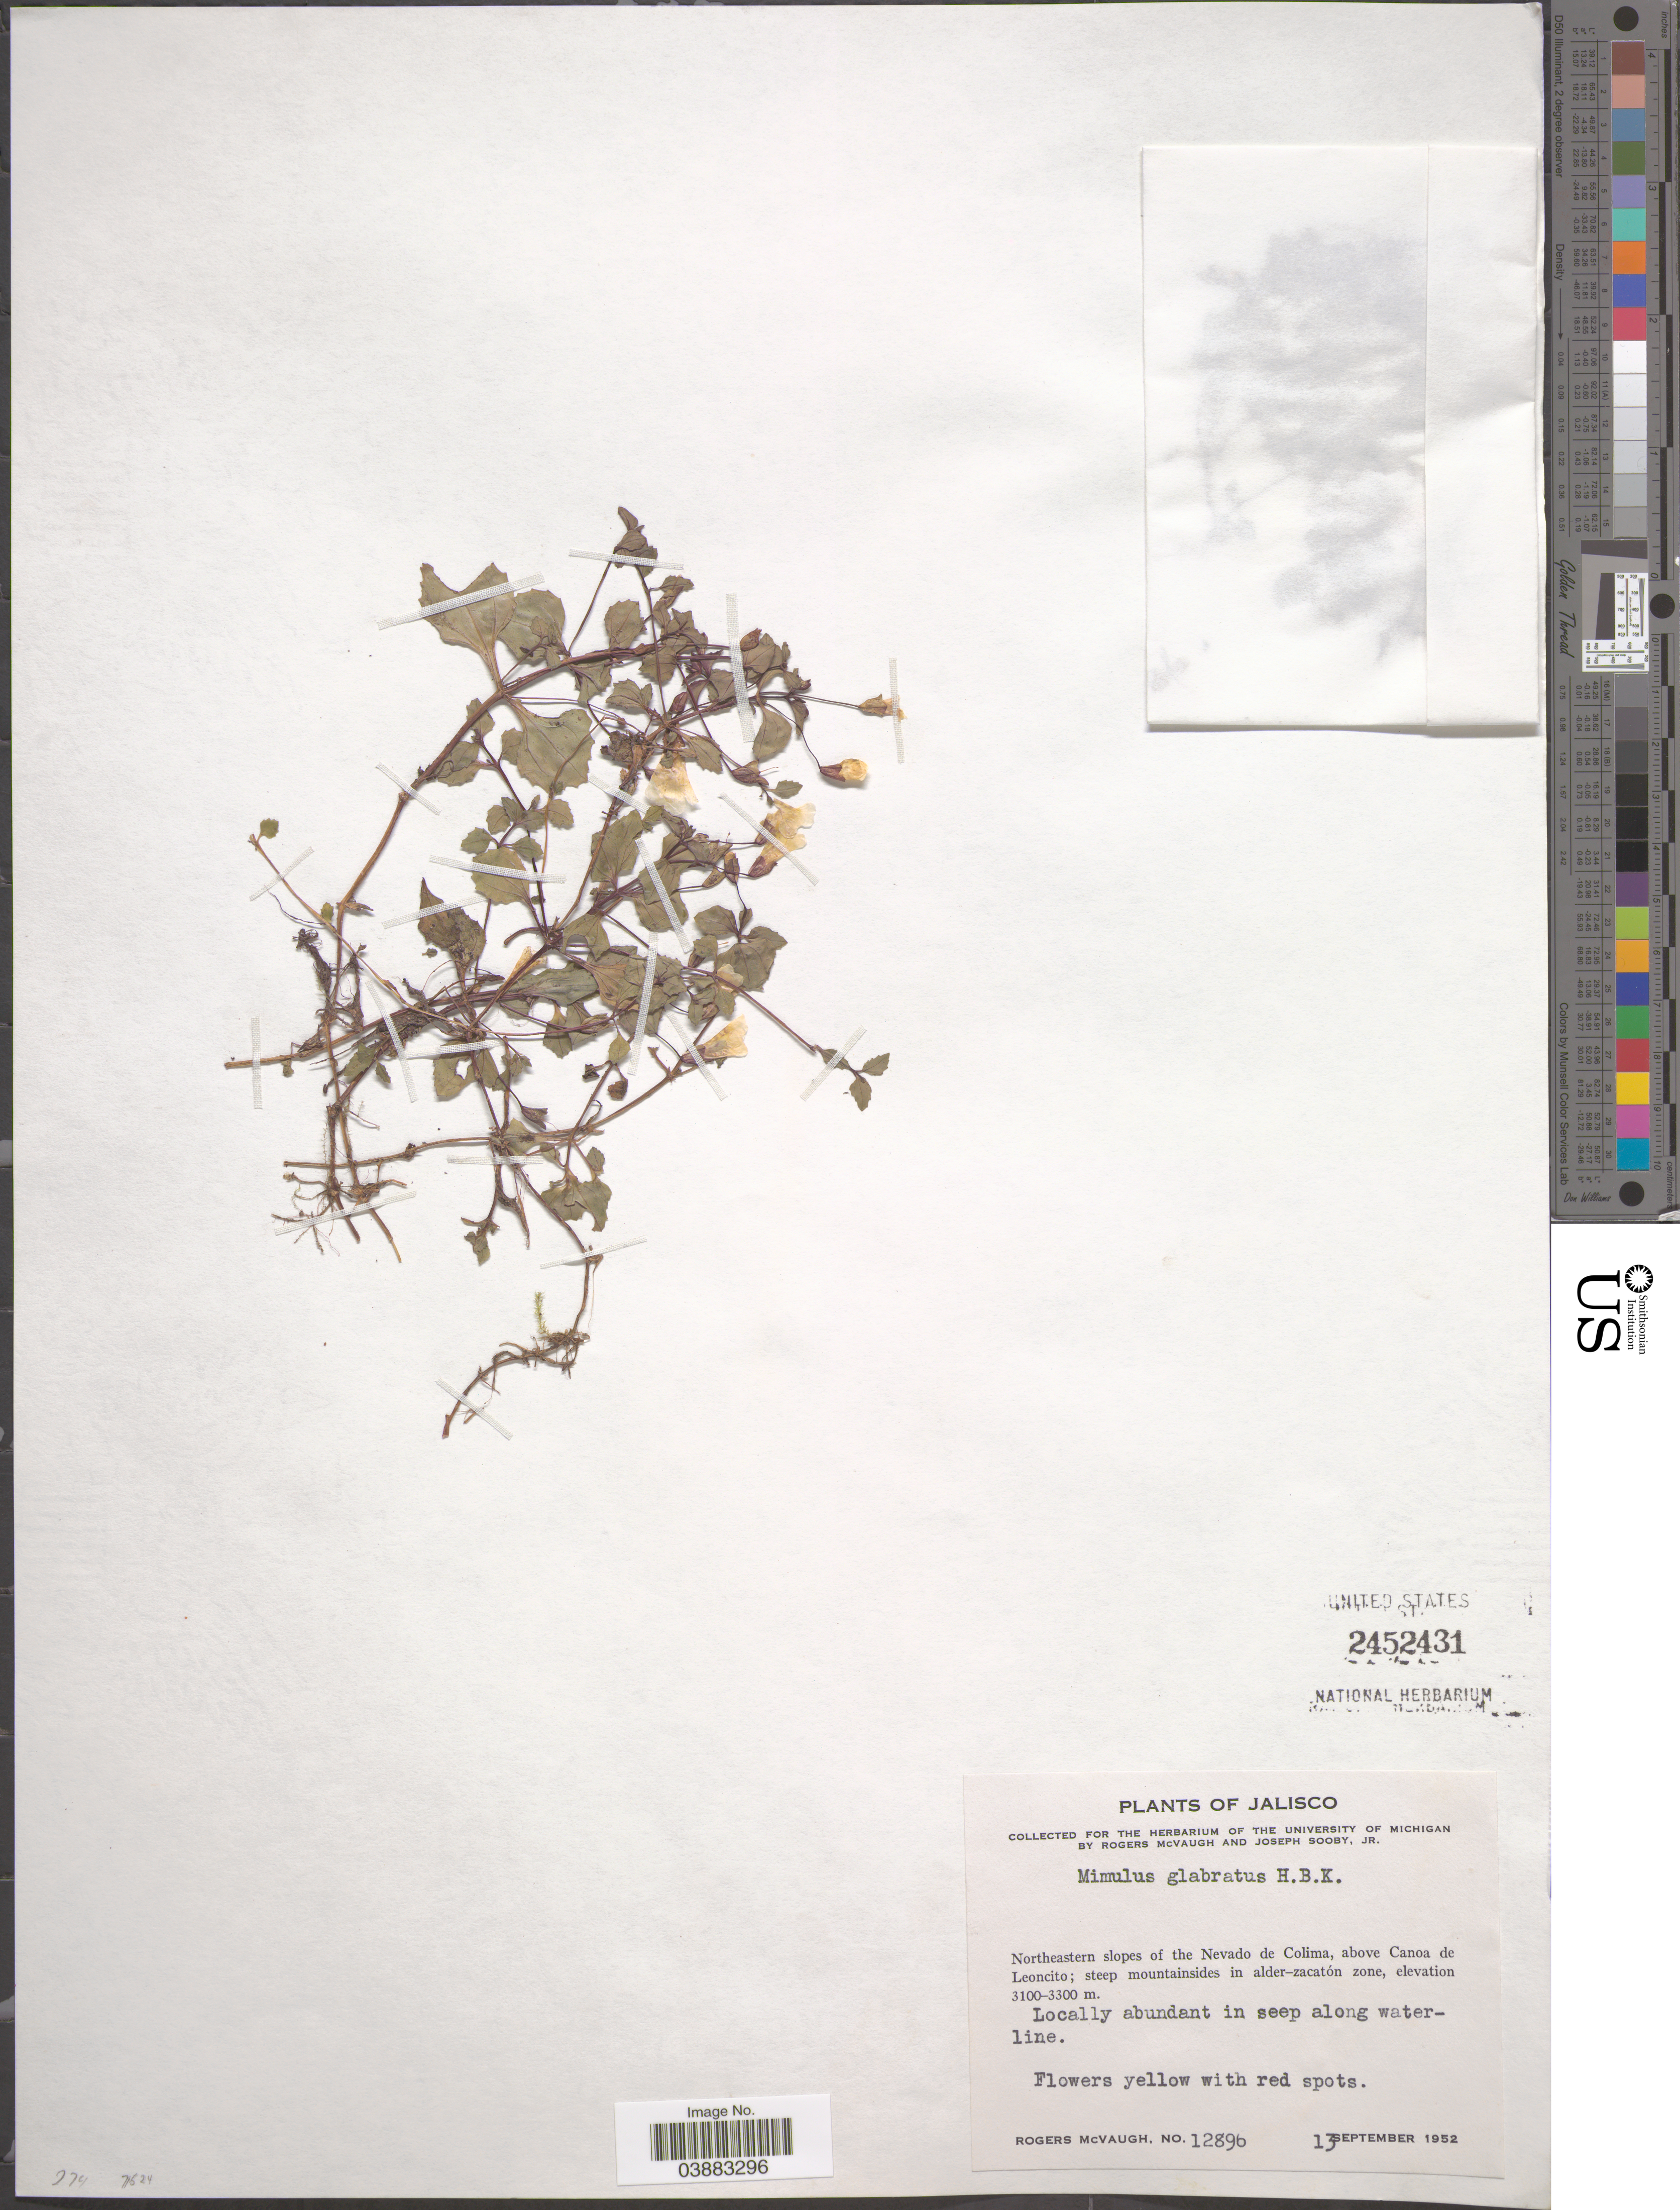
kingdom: Plantae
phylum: Tracheophyta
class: Magnoliopsida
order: Lamiales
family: Phrymaceae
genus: Mimulus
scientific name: Mimulus glabratus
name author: Kunth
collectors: R. McVaugh & J. Sooby Jr.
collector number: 12896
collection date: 1952-09-13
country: Mexico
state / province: Jalisco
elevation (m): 3100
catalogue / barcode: US 2452431